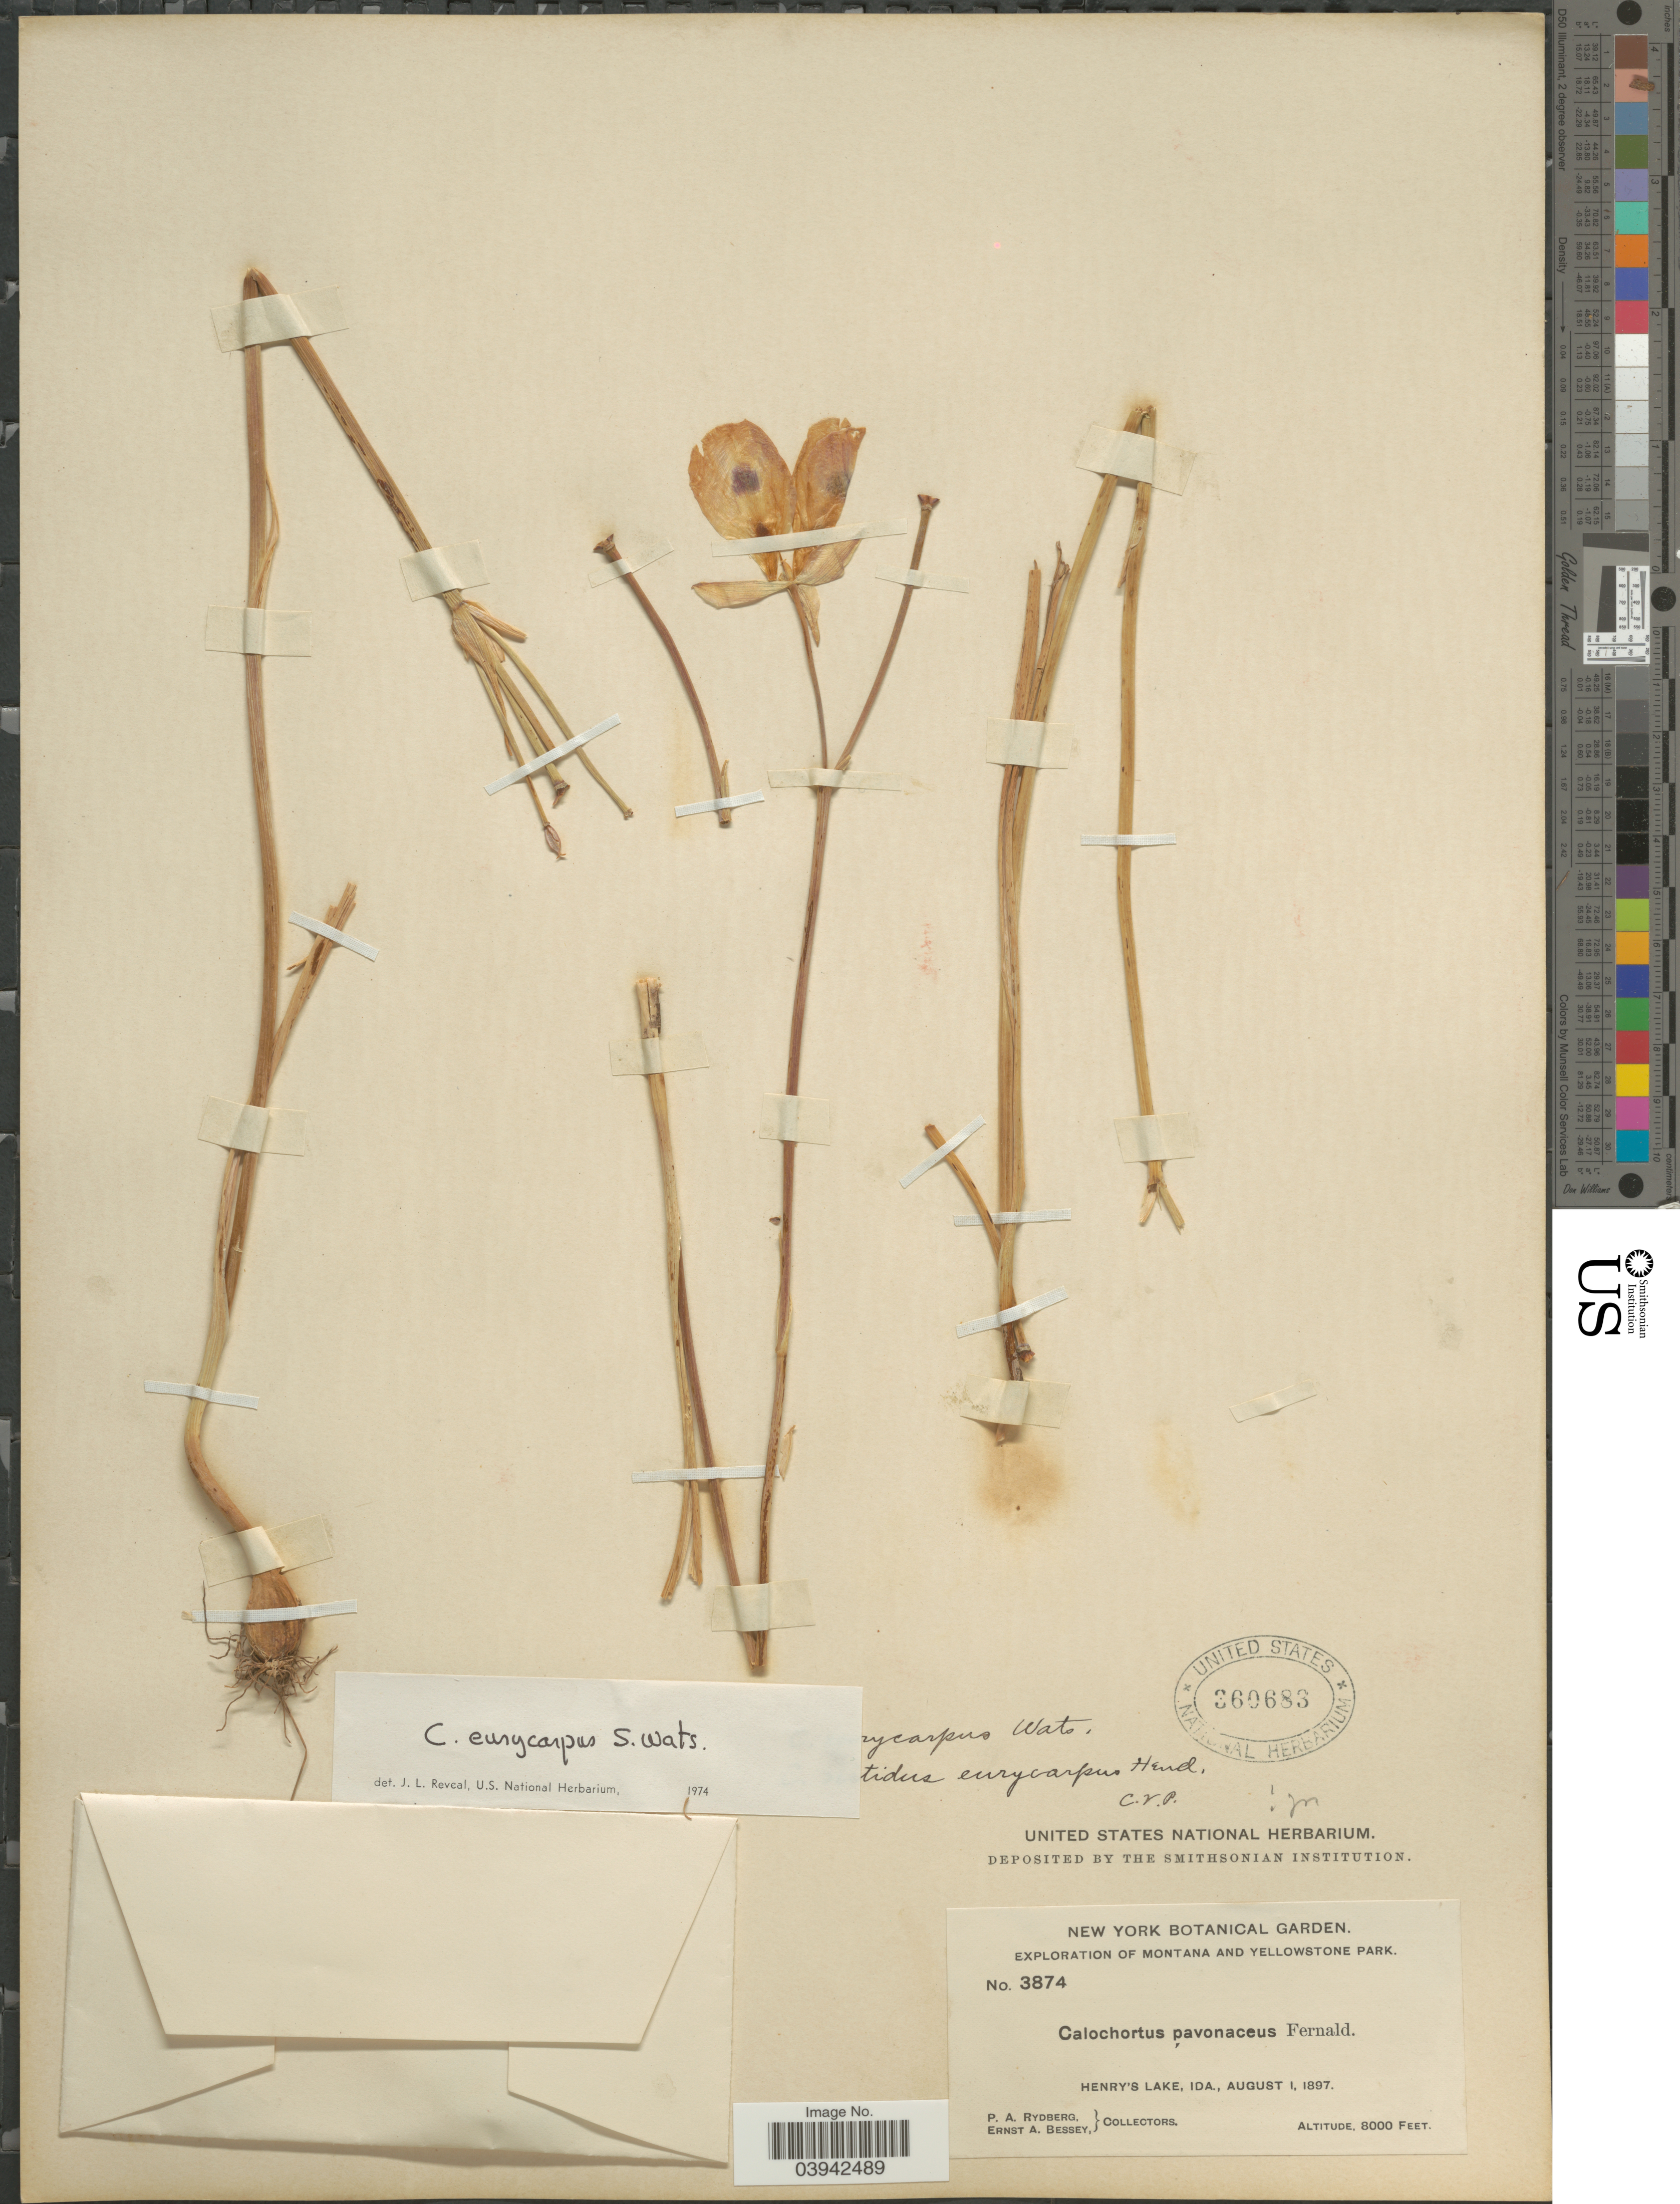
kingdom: Plantae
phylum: Tracheophyta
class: Liliopsida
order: Liliales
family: Liliaceae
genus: Calochortus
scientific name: Calochortus eurycarpus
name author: S. Watson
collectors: P. A. Rydberg & E. A. Bessey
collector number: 3874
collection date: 1897-08-01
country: United States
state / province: Idaho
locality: Yellowstone Park. Henry's Lake.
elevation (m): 2438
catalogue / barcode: US 360683